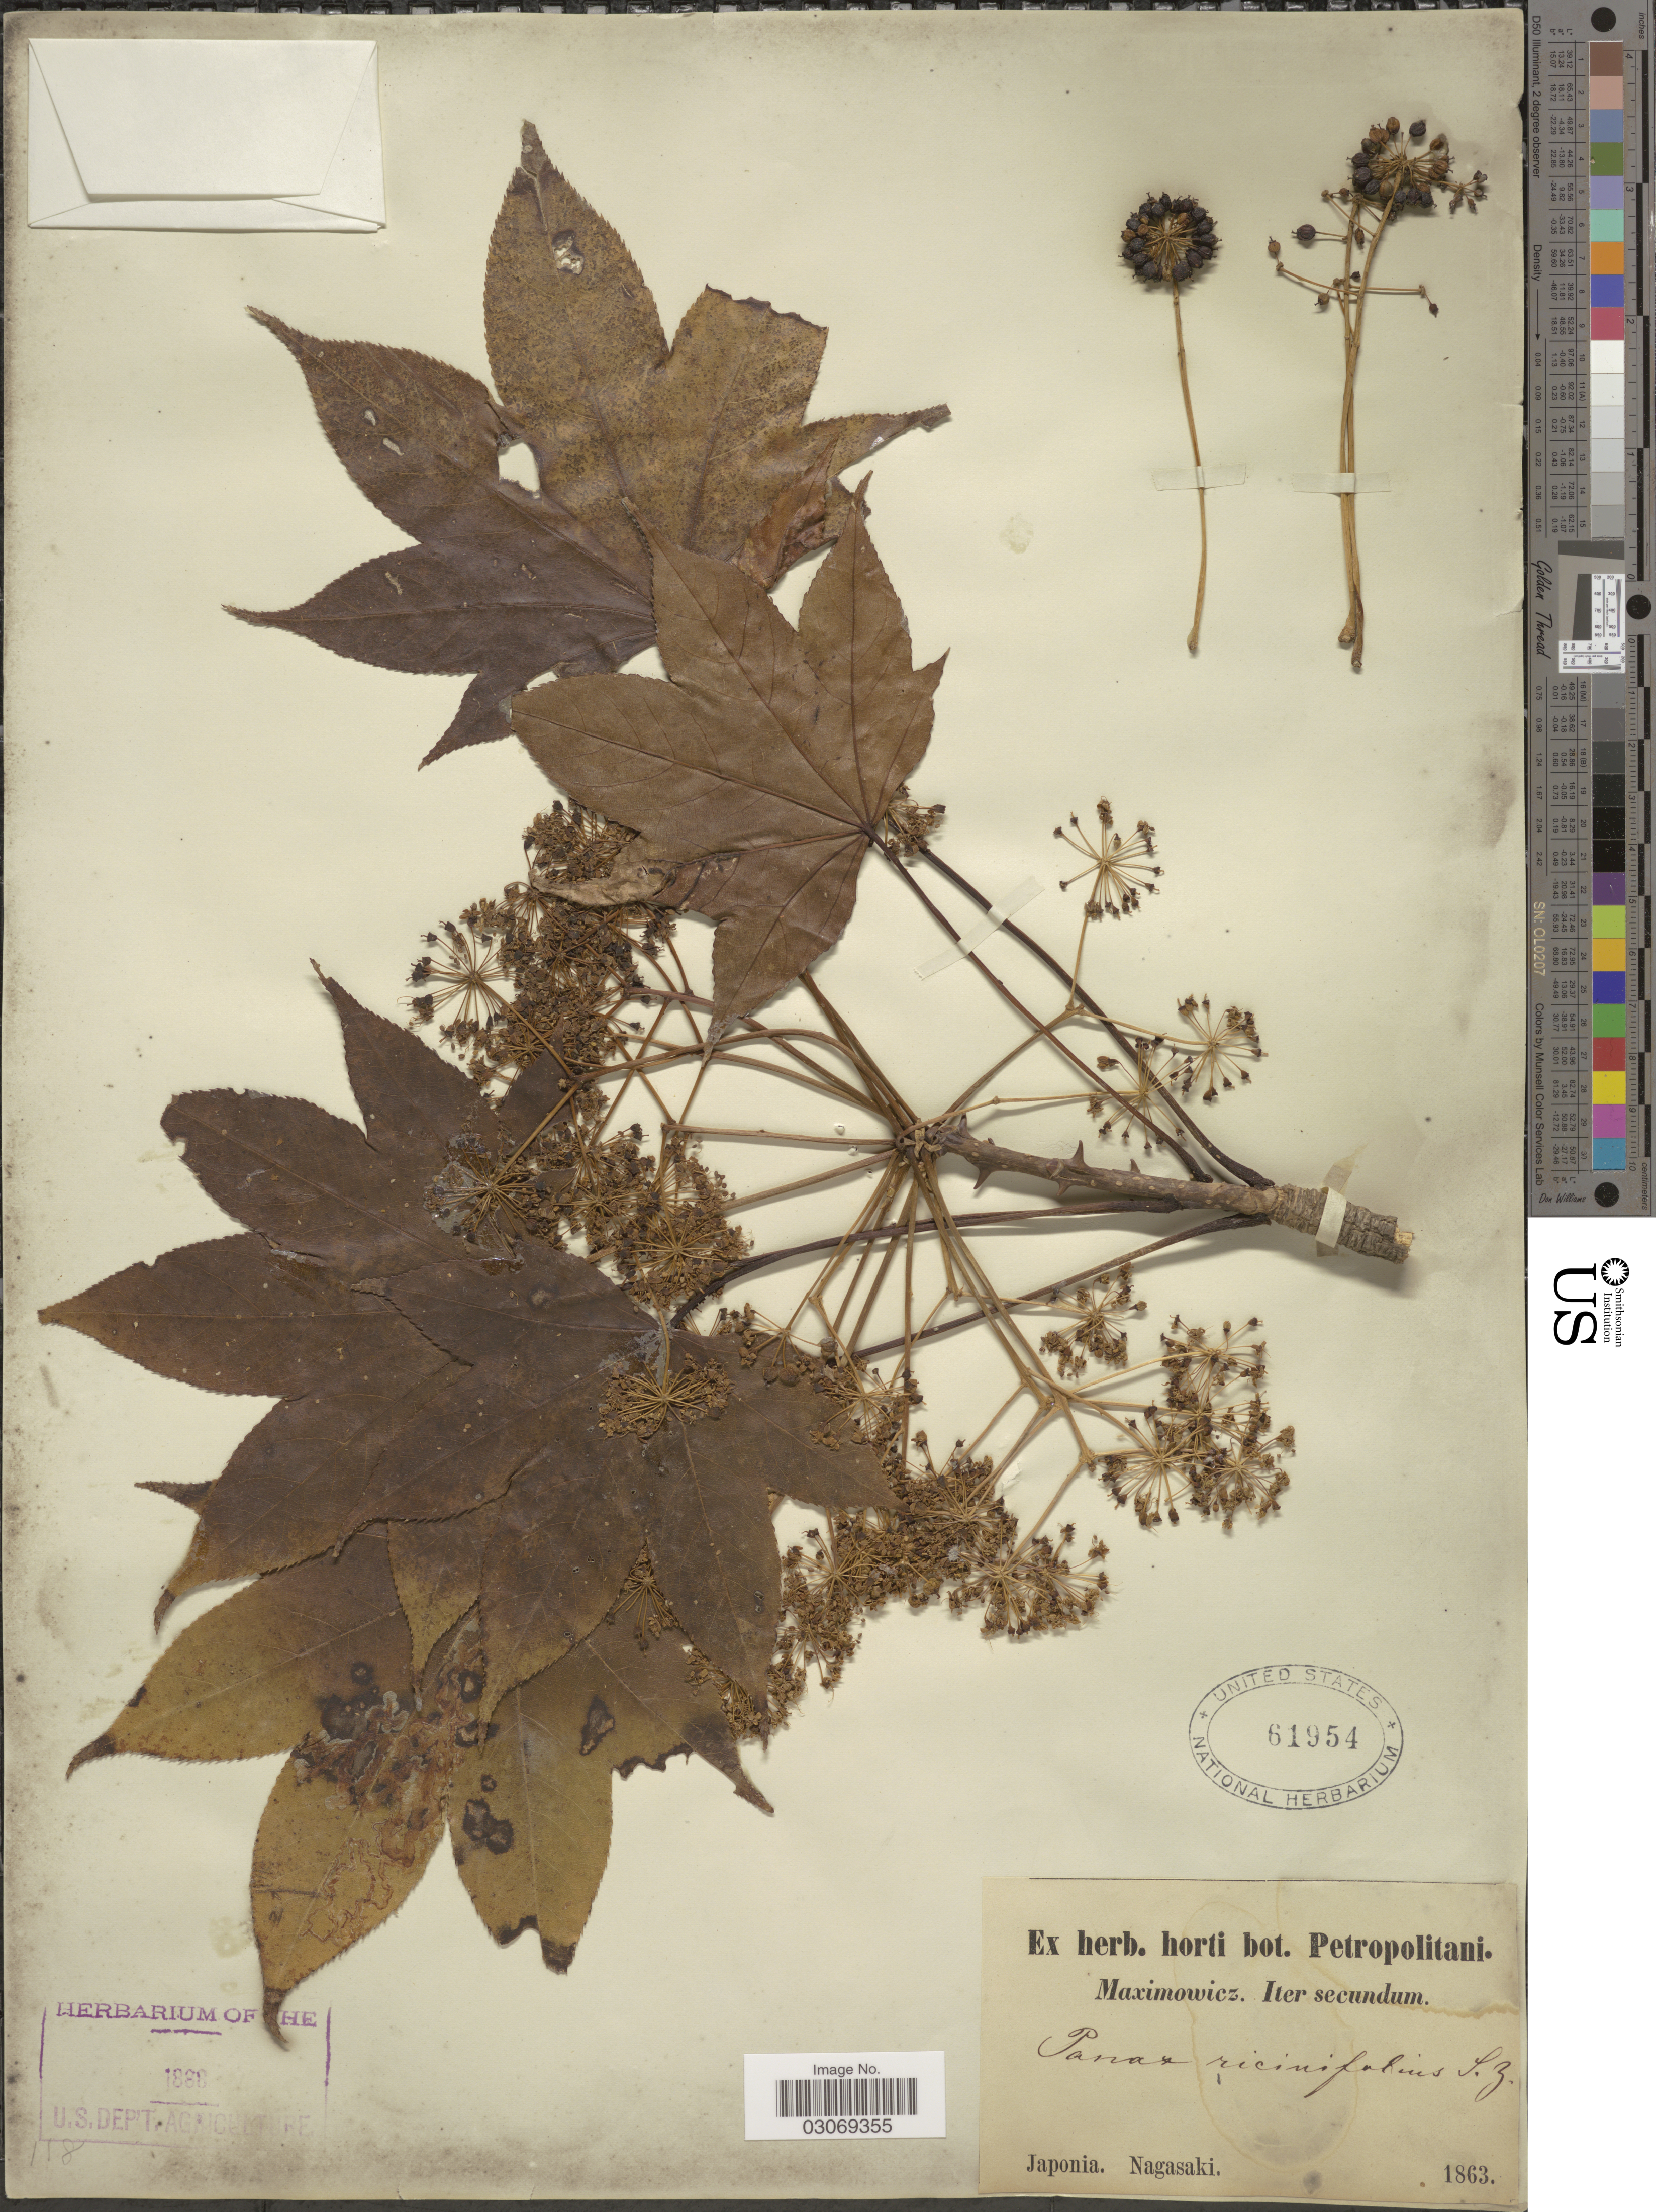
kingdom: Plantae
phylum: Tracheophyta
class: Magnoliopsida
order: Apiales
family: Araliaceae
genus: Kalopanax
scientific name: Kalopanax pictus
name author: (Thunb.) Nakai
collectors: Maximowicz, --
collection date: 1863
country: Japan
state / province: Nagasaki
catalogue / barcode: US 61954